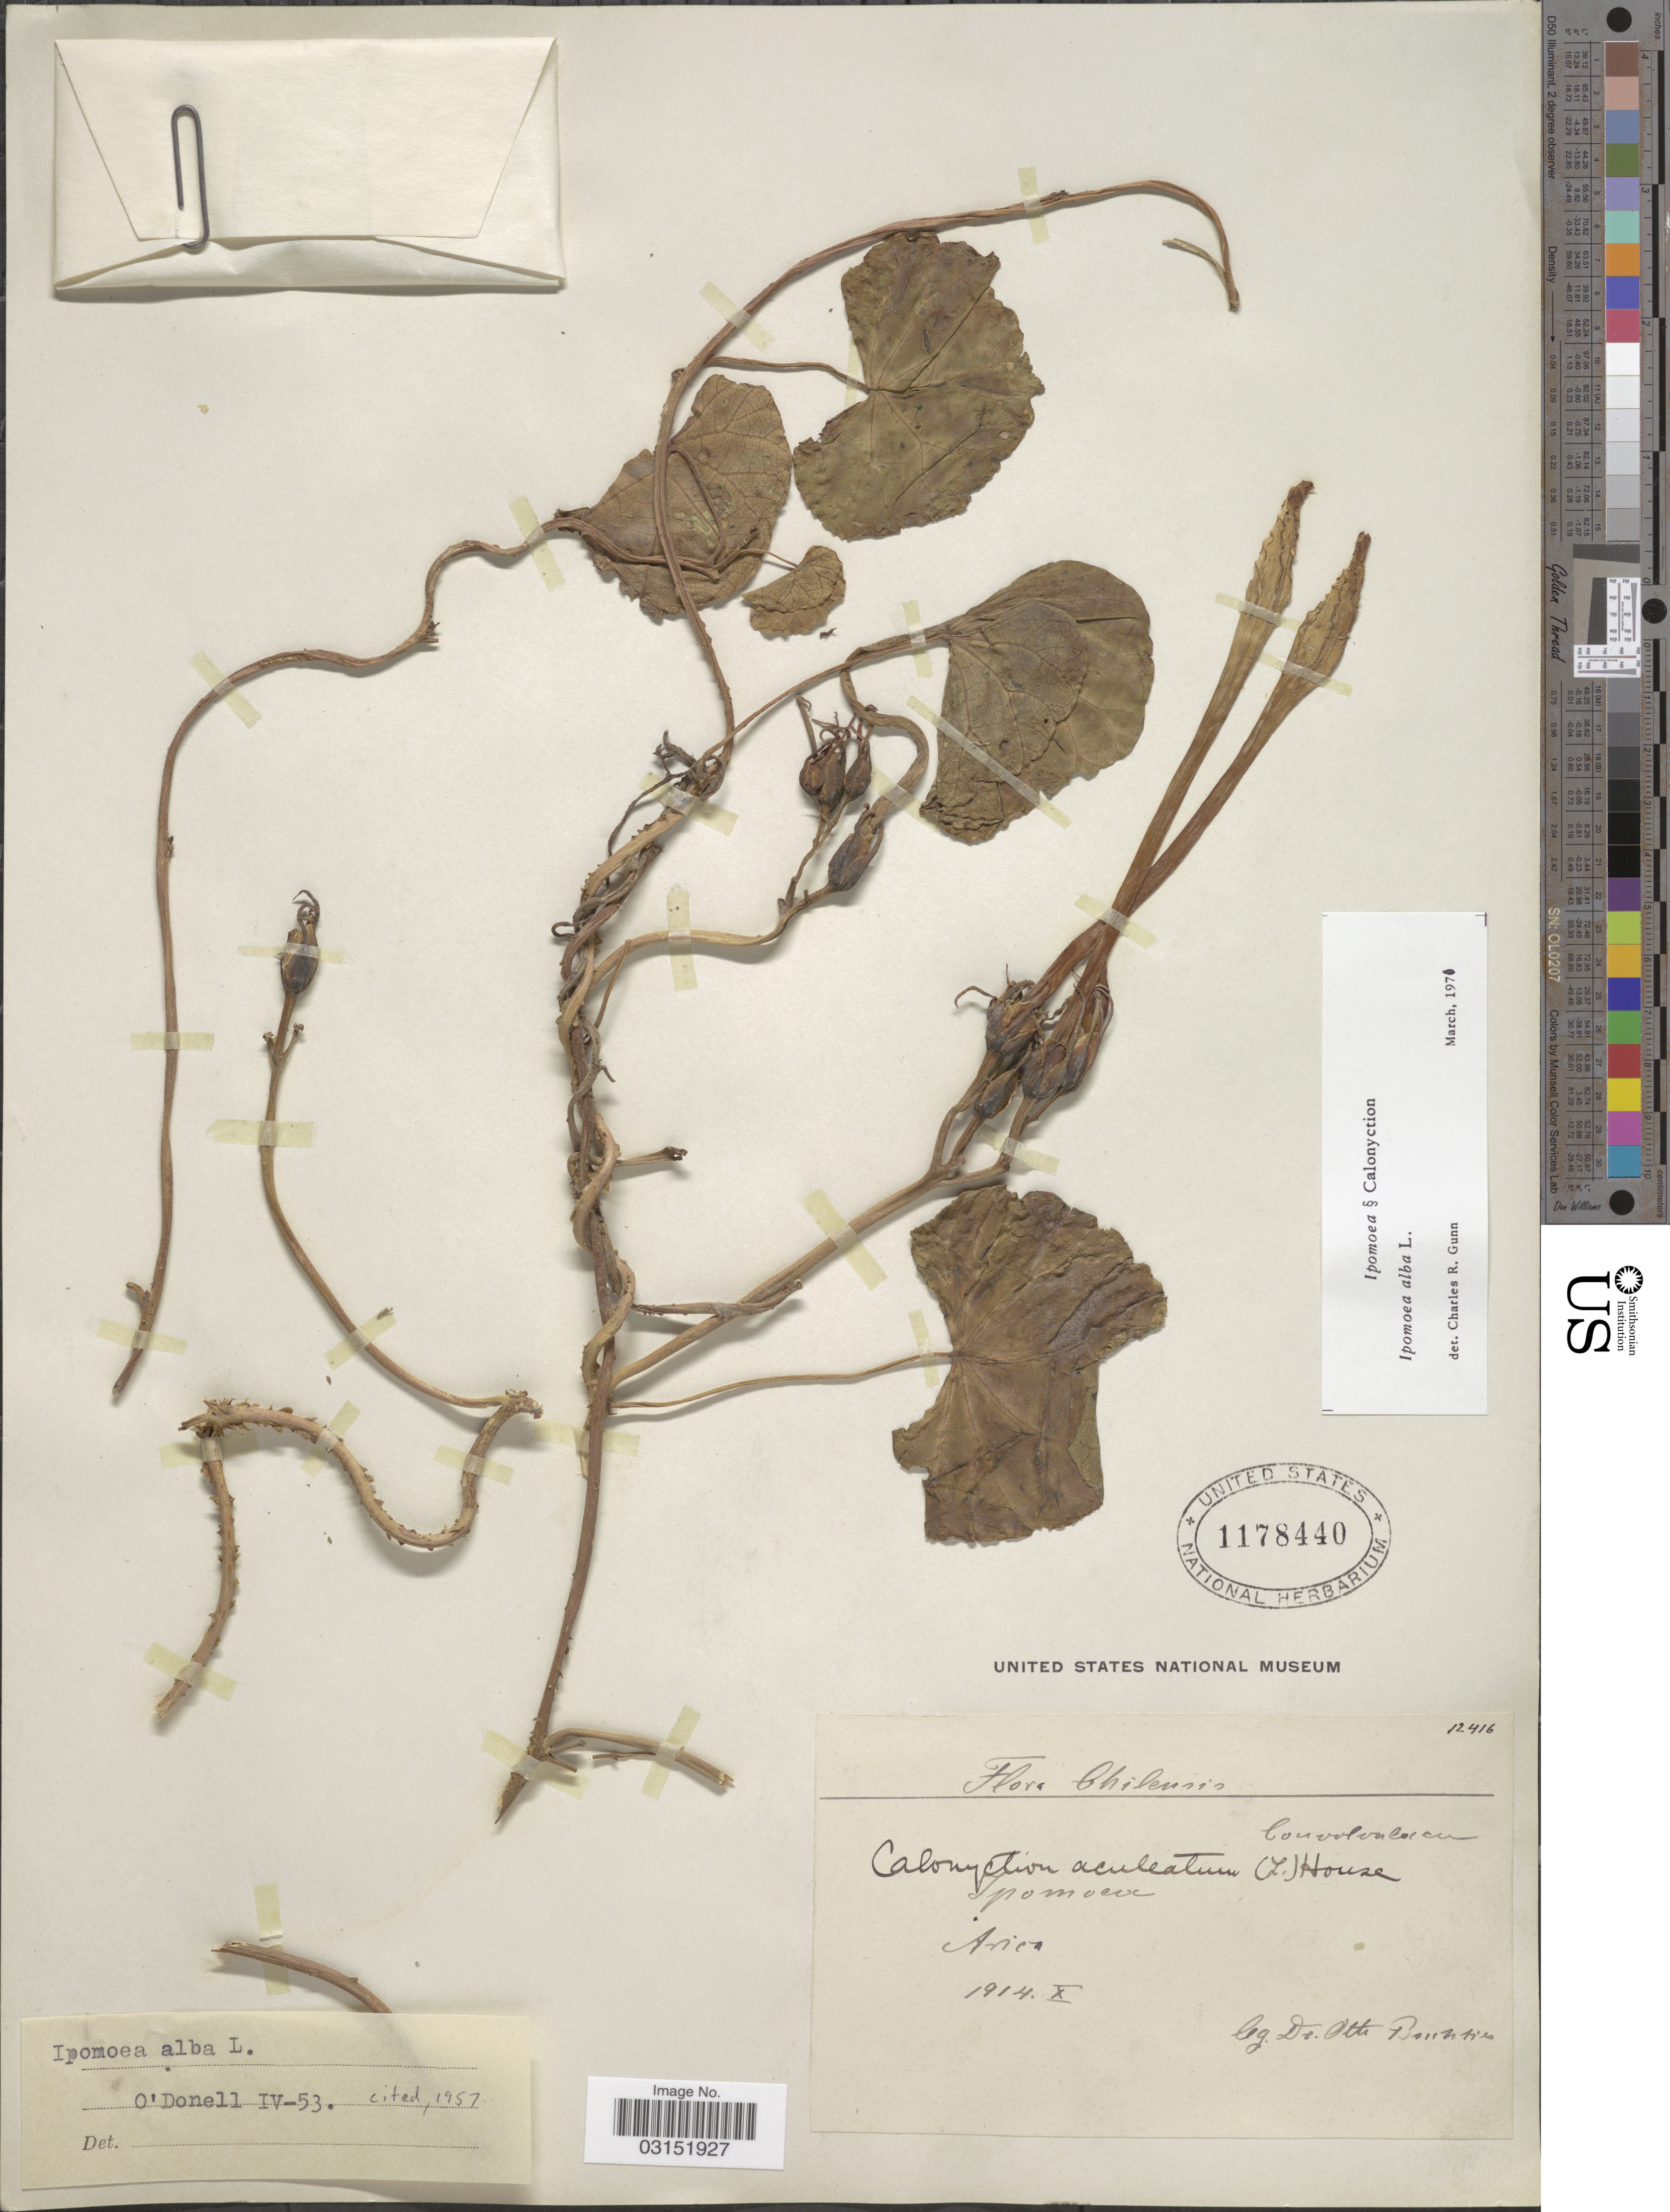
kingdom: Plantae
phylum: Tracheophyta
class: Magnoliopsida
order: Solanales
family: Convolvulaceae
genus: Ipomoea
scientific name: Ipomoea alba L.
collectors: O. Buchtien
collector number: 12416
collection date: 1914-10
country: Chile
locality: Arica.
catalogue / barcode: US 1178440